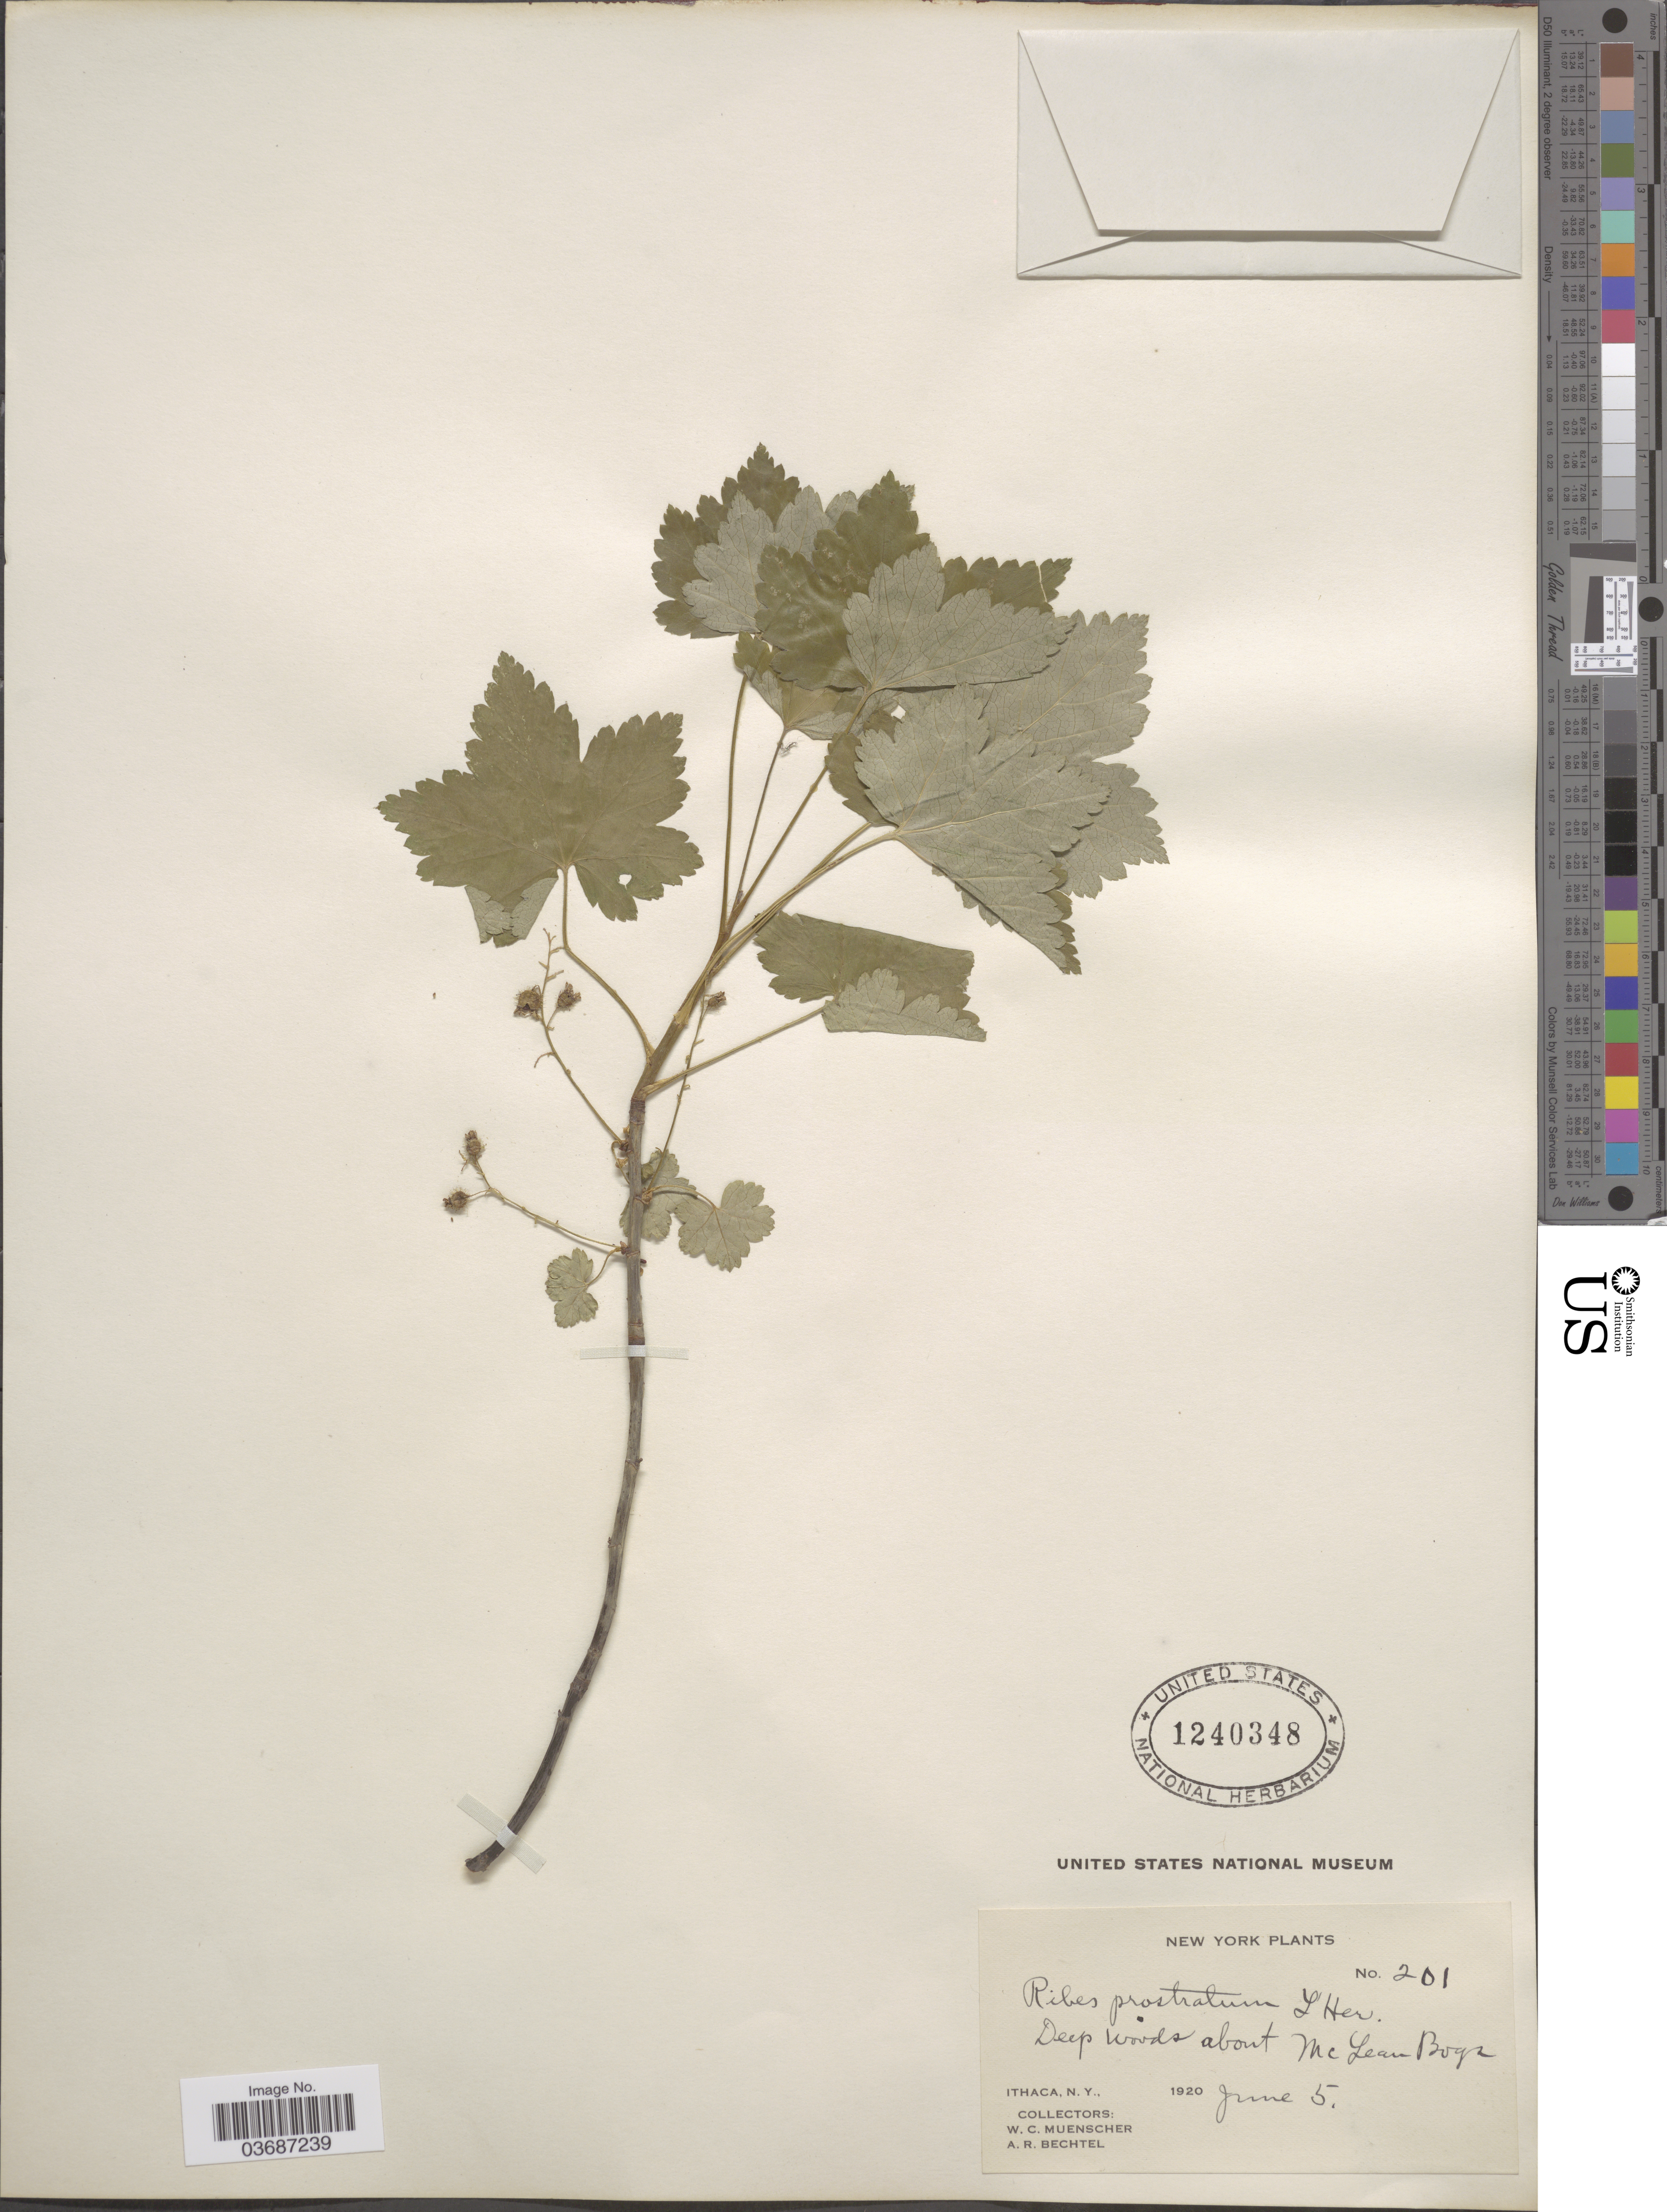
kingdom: Plantae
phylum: Tracheophyta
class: Magnoliopsida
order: Saxifragales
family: Grossulariaceae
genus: Ribes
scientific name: Ribes glandulosum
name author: Ruiz & Pav.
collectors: A. Bechtel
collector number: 201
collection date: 1920-06-05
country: United States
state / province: New York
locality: Deep woods about McLean Bogs. Ithaca.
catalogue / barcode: US 1240348